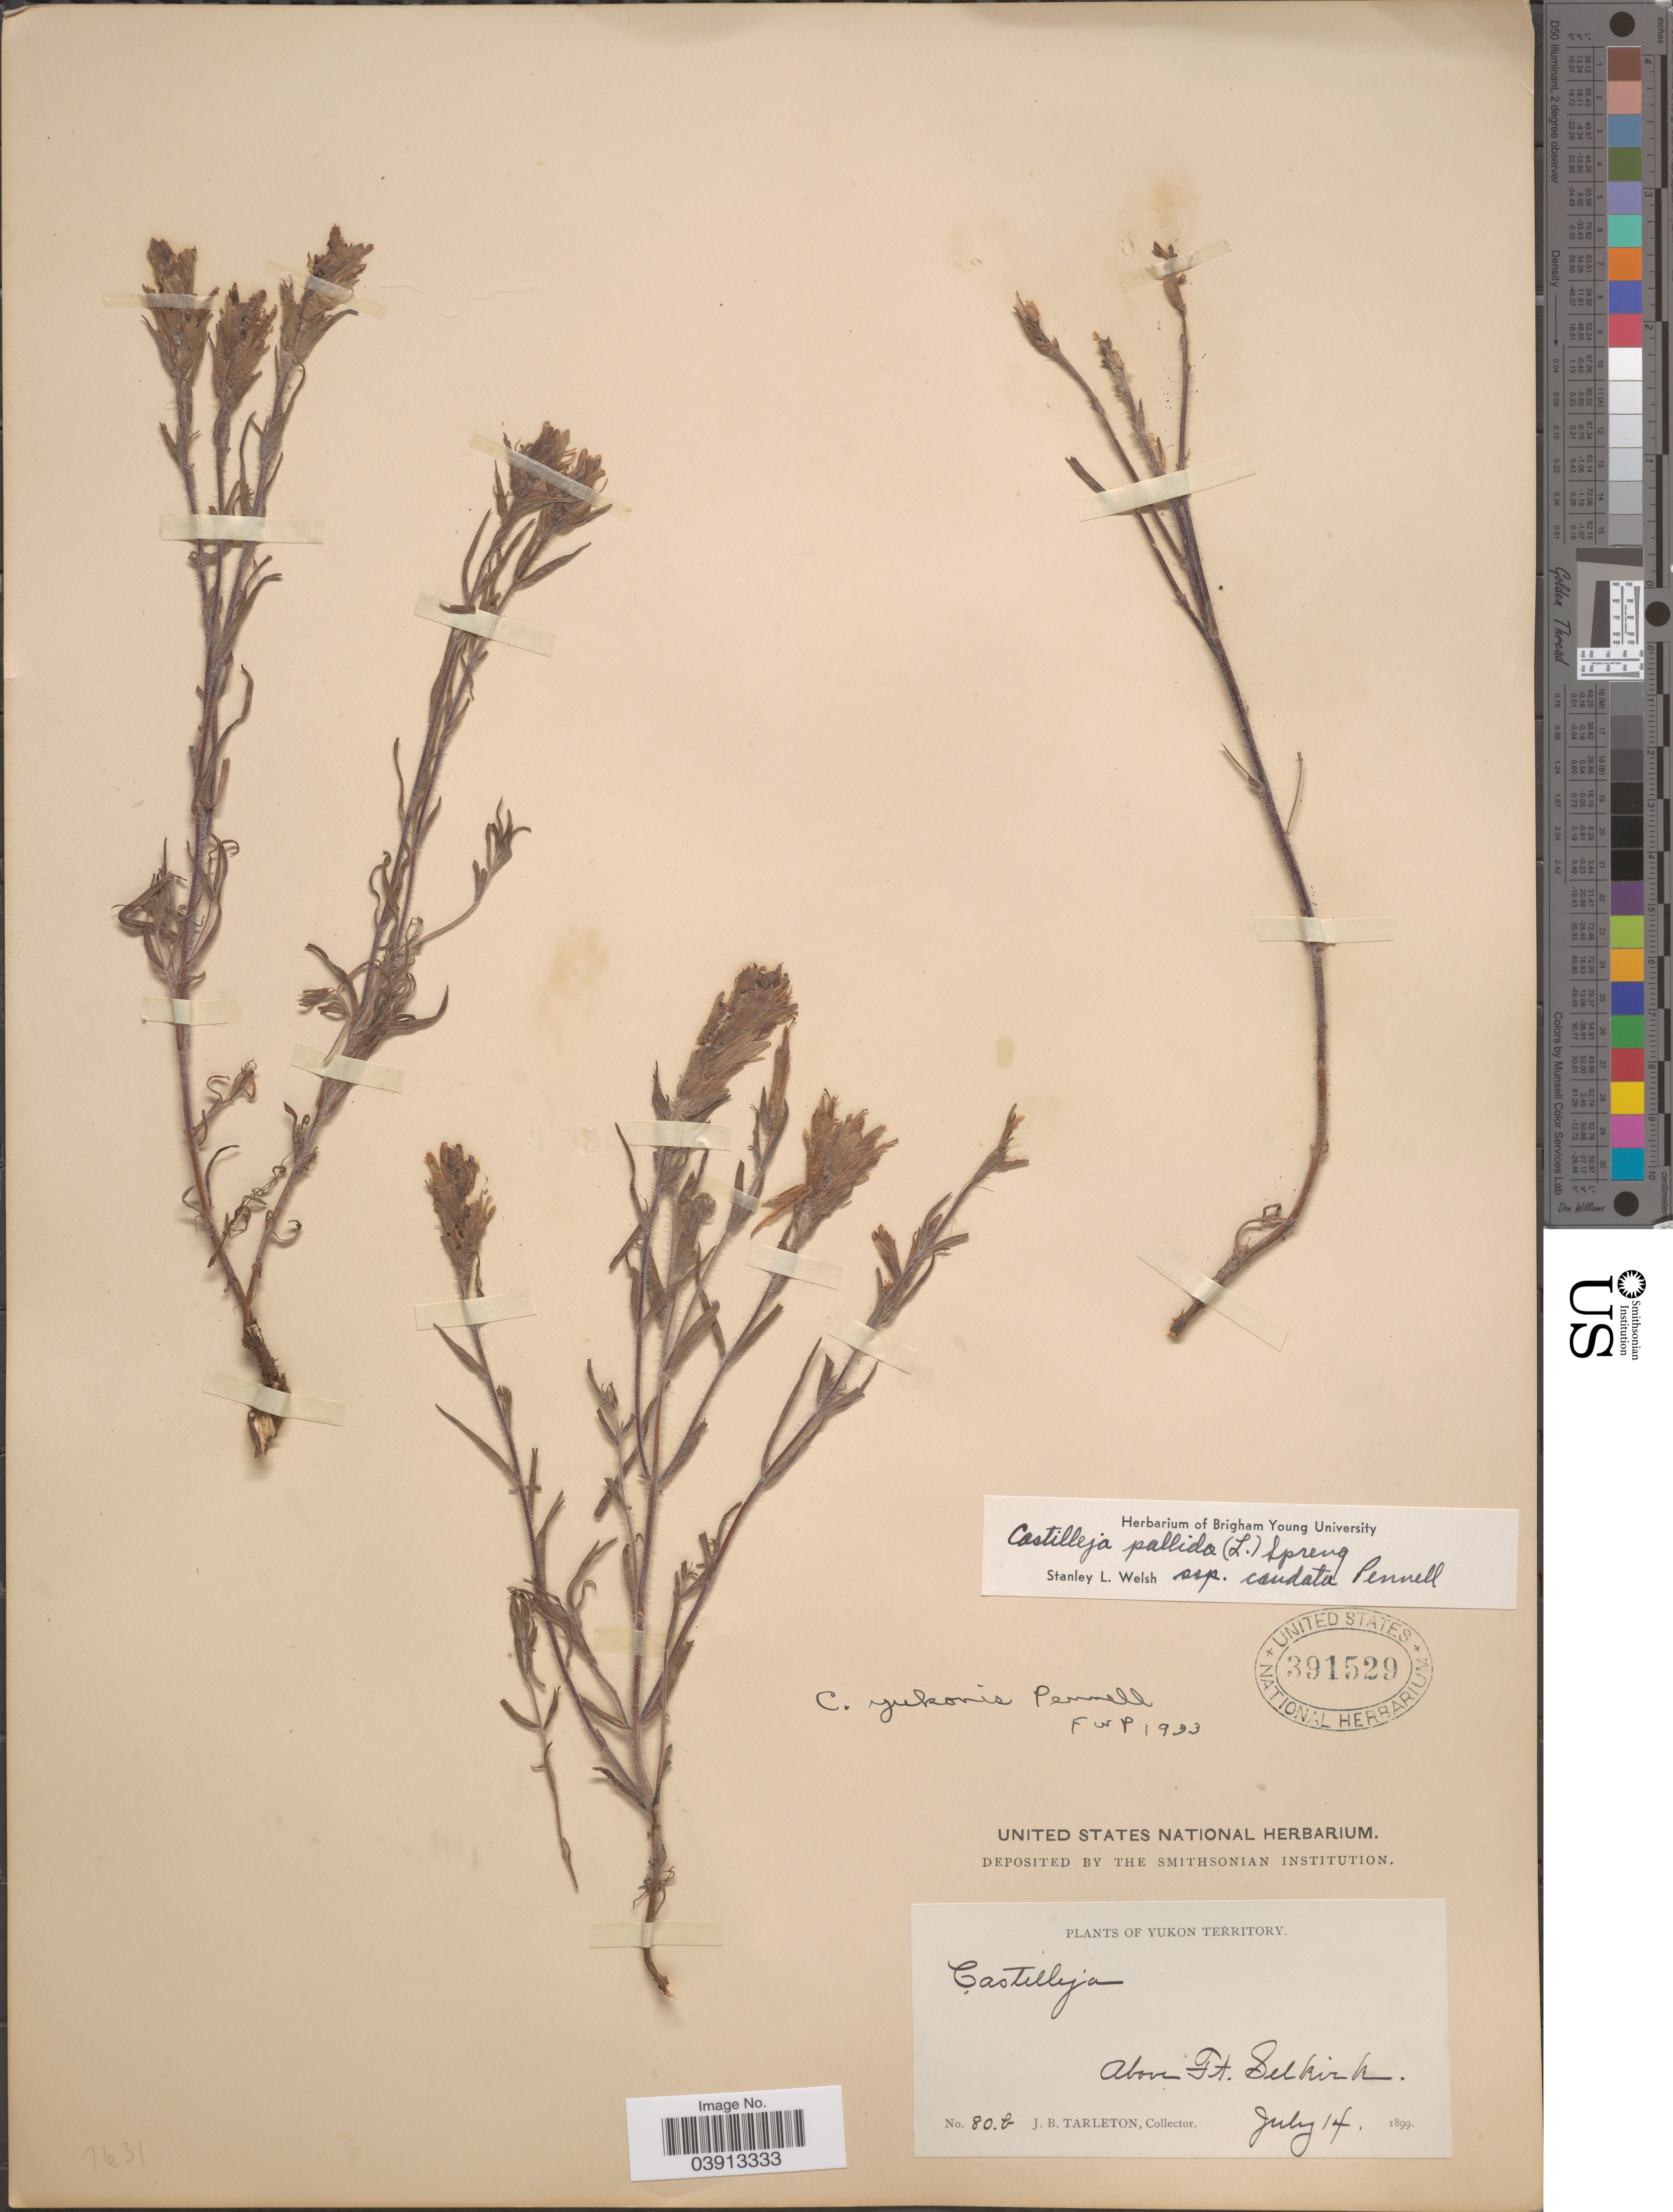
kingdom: Plantae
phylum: Tracheophyta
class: Magnoliopsida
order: Lamiales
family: Orobanchaceae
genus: Castilleja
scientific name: Castilleja pallida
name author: (L.) Spreng.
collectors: J. Tarleton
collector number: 80b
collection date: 1899-07-14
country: Canada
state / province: Yukon Territory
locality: Above Ft. Selkirk.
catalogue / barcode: US 391529